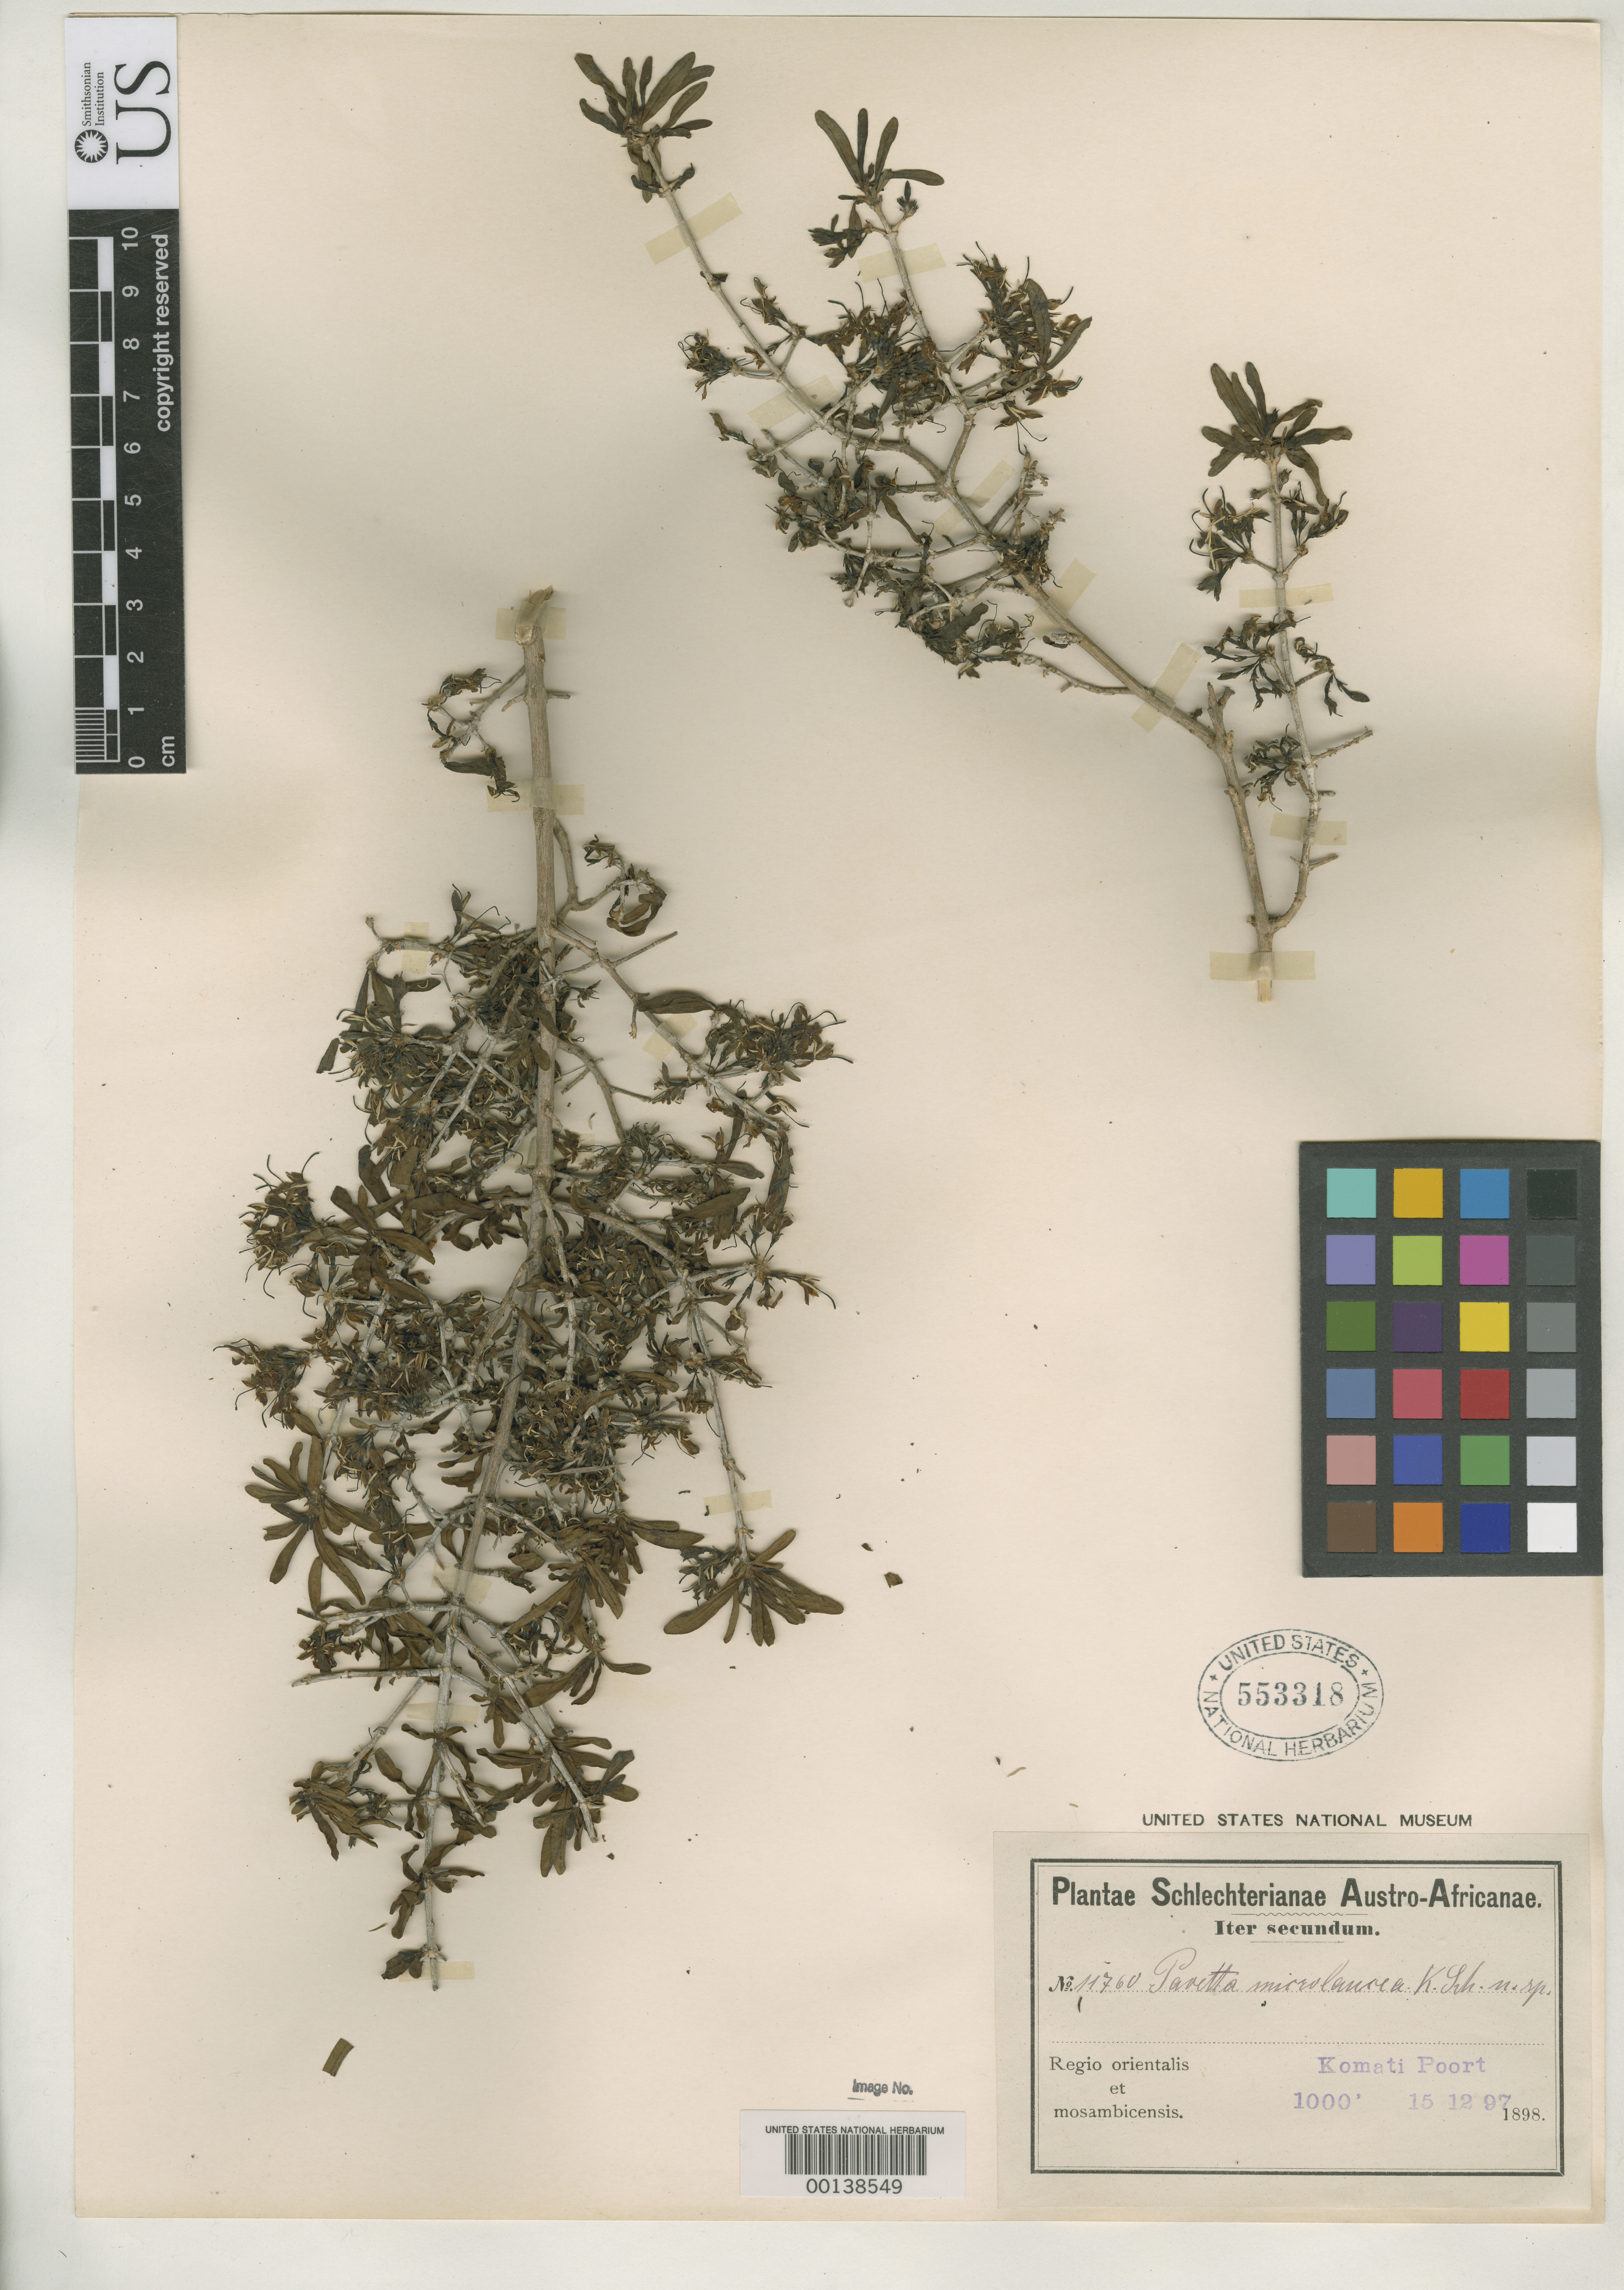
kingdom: Plantae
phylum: Tracheophyta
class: Magnoliopsida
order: Gentianales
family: Rubiaceae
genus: Pavetta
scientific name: Pavetta microlancea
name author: K. Schum.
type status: Isotype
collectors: F. R. R. Schlechter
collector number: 11760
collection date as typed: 15 Dec 1897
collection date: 1897-12-15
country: Mozambique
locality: Komati Port.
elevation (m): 1000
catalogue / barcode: US 553318